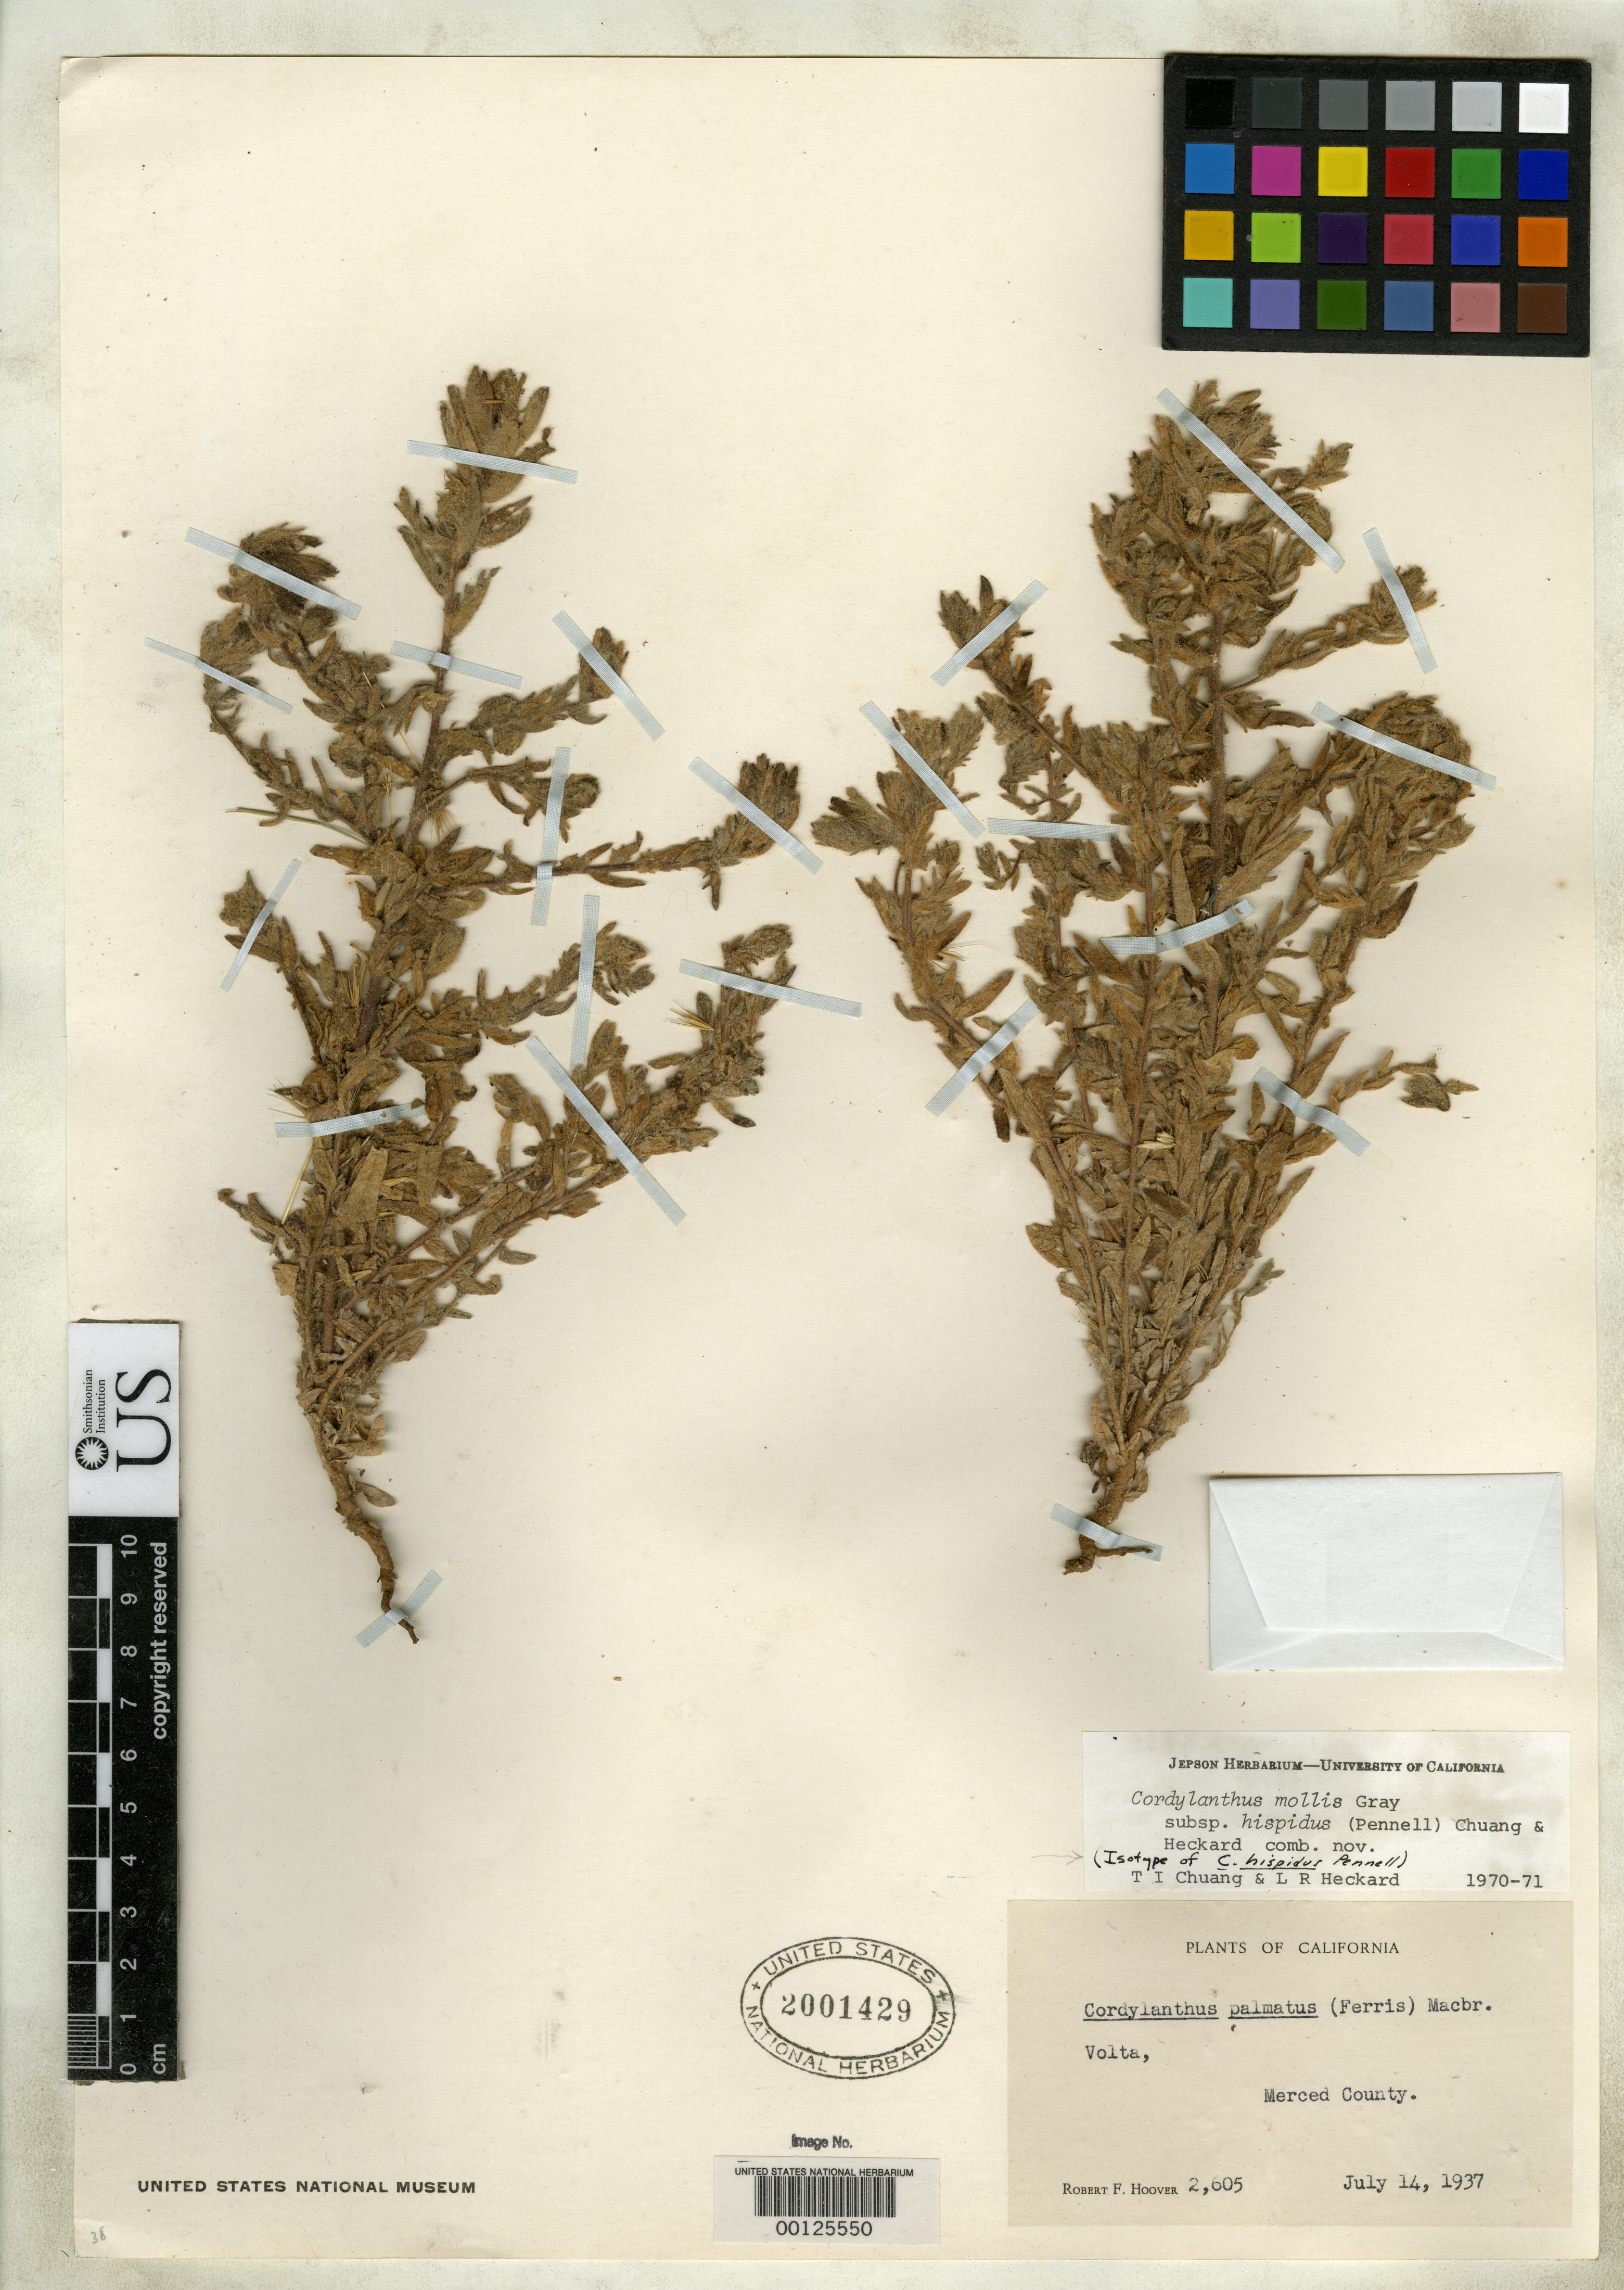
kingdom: Plantae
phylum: Tracheophyta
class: Magnoliopsida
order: Lamiales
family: Orobanchaceae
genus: Cordylanthus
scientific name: Cordylanthus hispidus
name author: Pennell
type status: Isotype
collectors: R. F. Hoover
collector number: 2605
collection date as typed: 14 Jul 1937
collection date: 1937-07-14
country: United States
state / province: California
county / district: Merced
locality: Volta.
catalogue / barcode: US 2001429